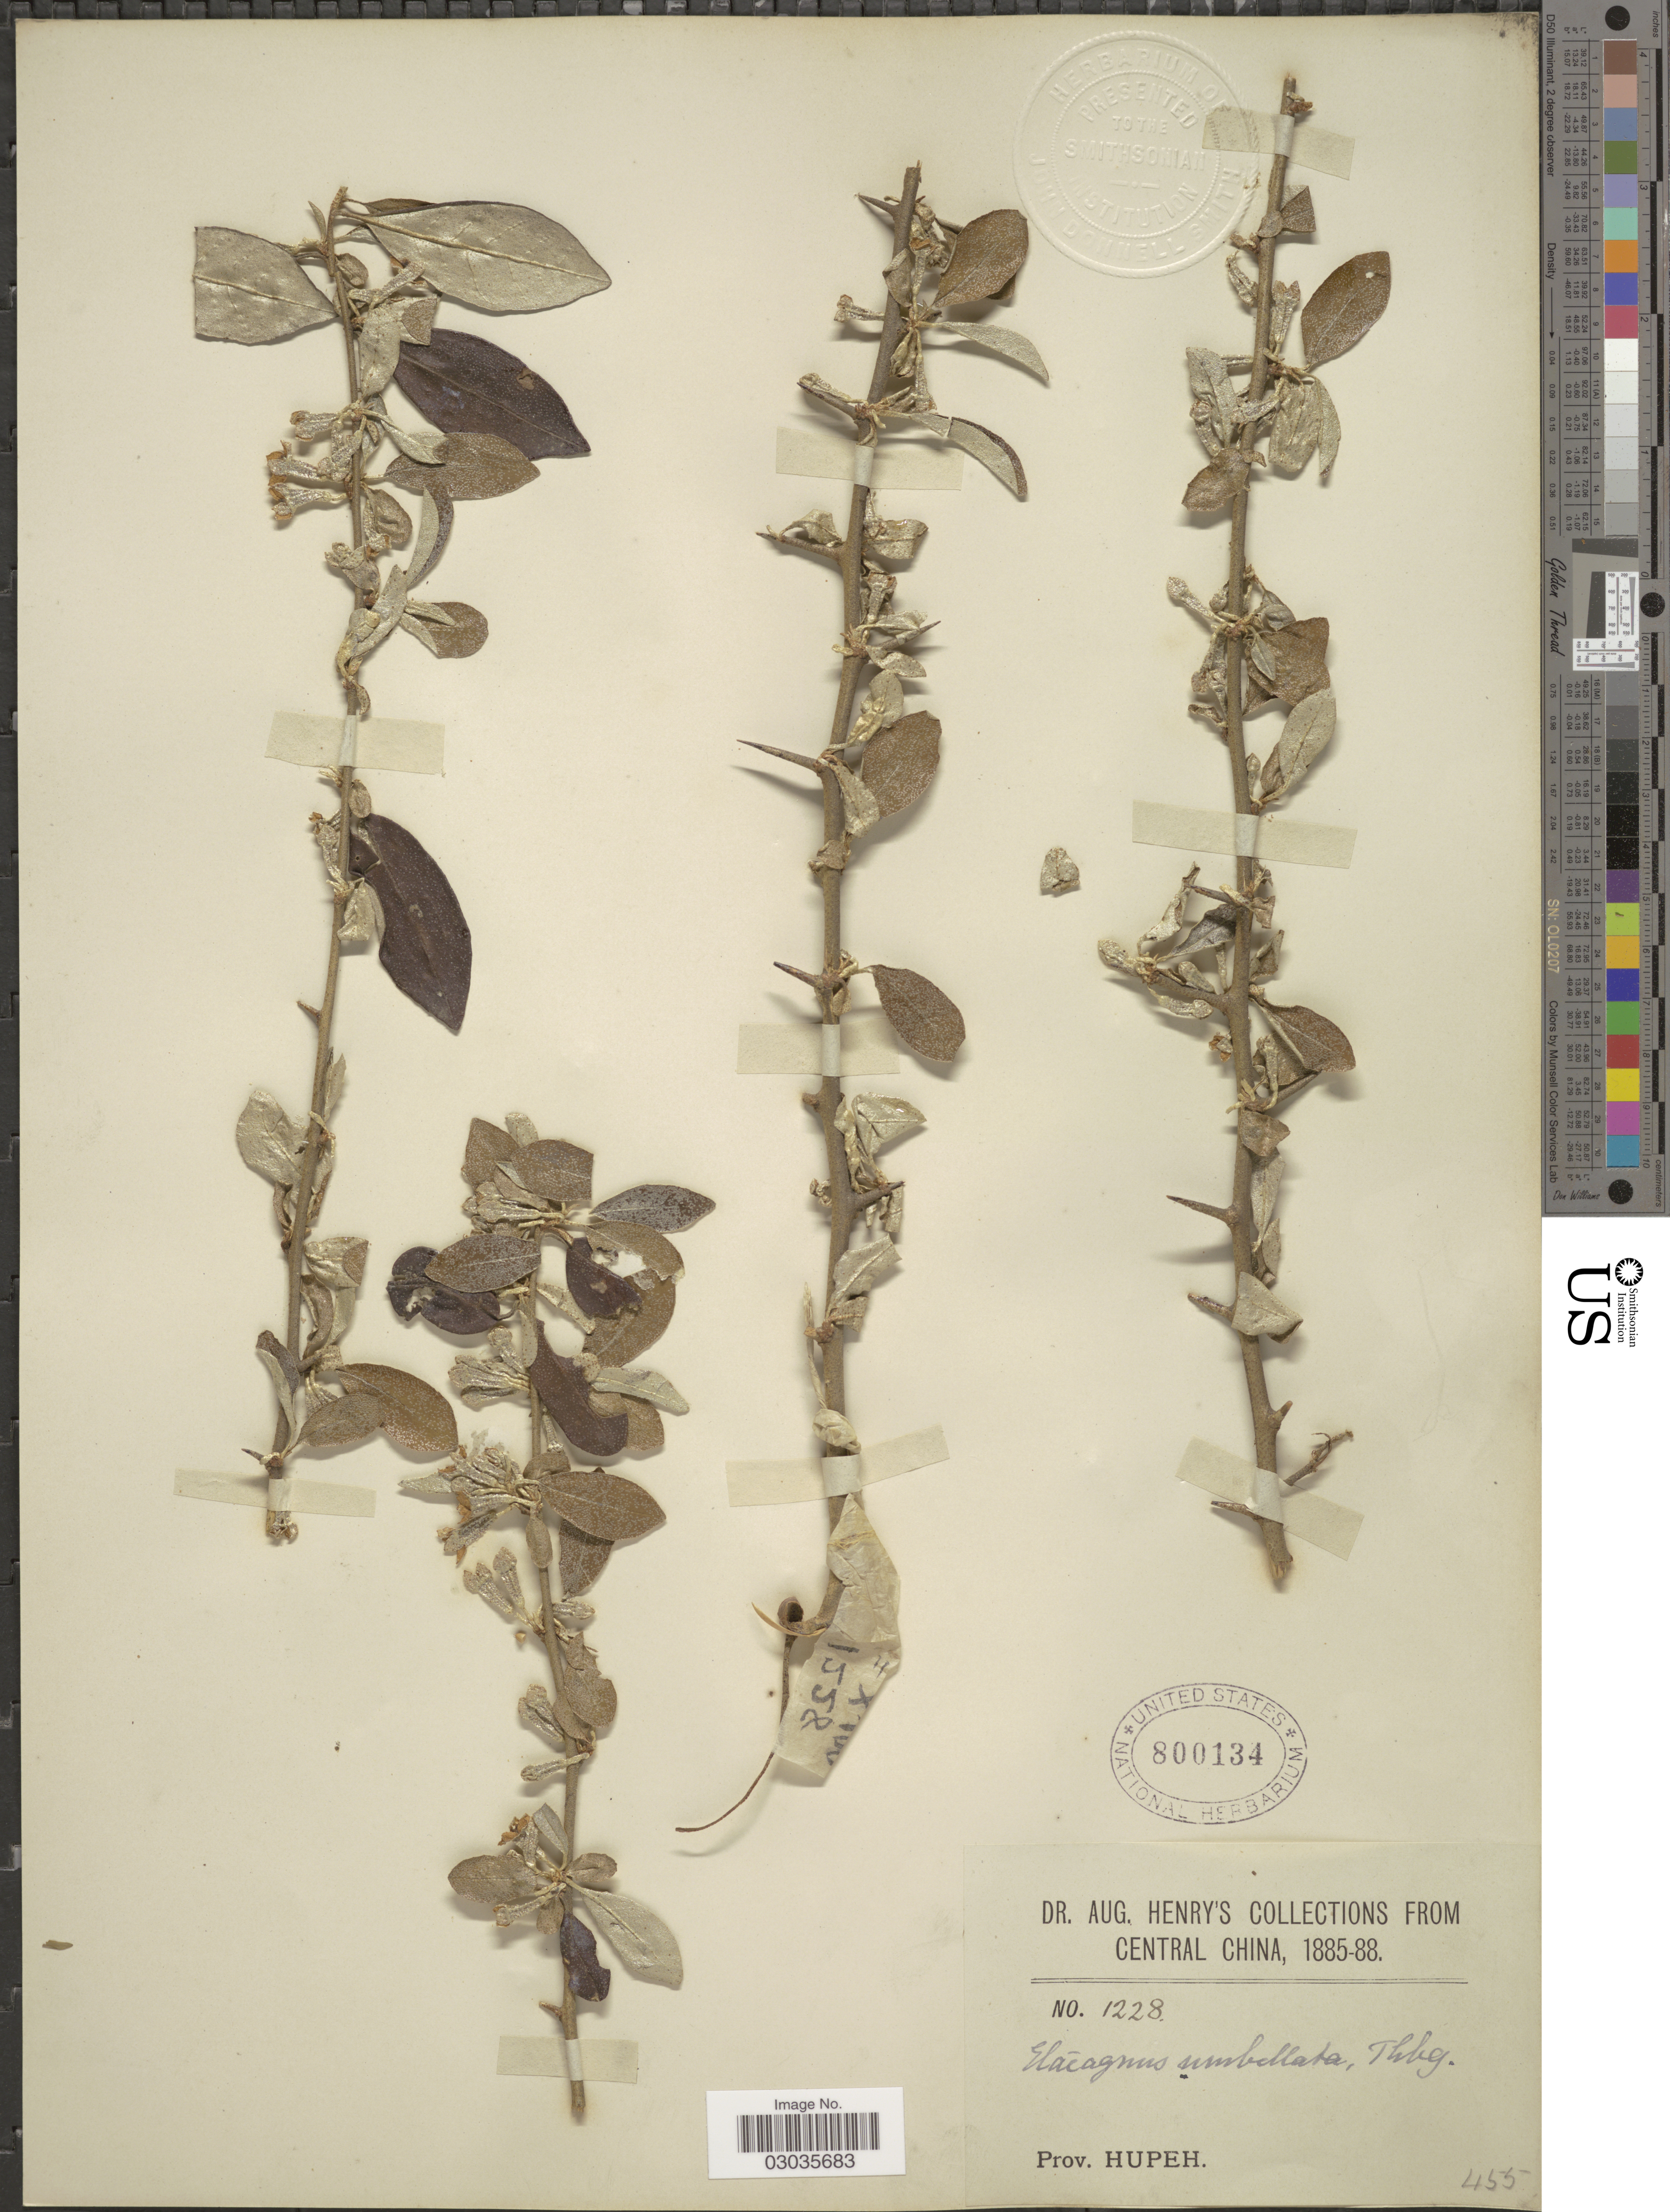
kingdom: Plantae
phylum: Tracheophyta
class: Magnoliopsida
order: Rosales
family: Elaeagnaceae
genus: Elaeagnus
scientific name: Elaeagnus umbellata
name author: Thunb.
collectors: A. Henry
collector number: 1228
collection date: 1885/1888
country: China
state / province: Hubei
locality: Prov. Hupeh.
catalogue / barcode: US 800134